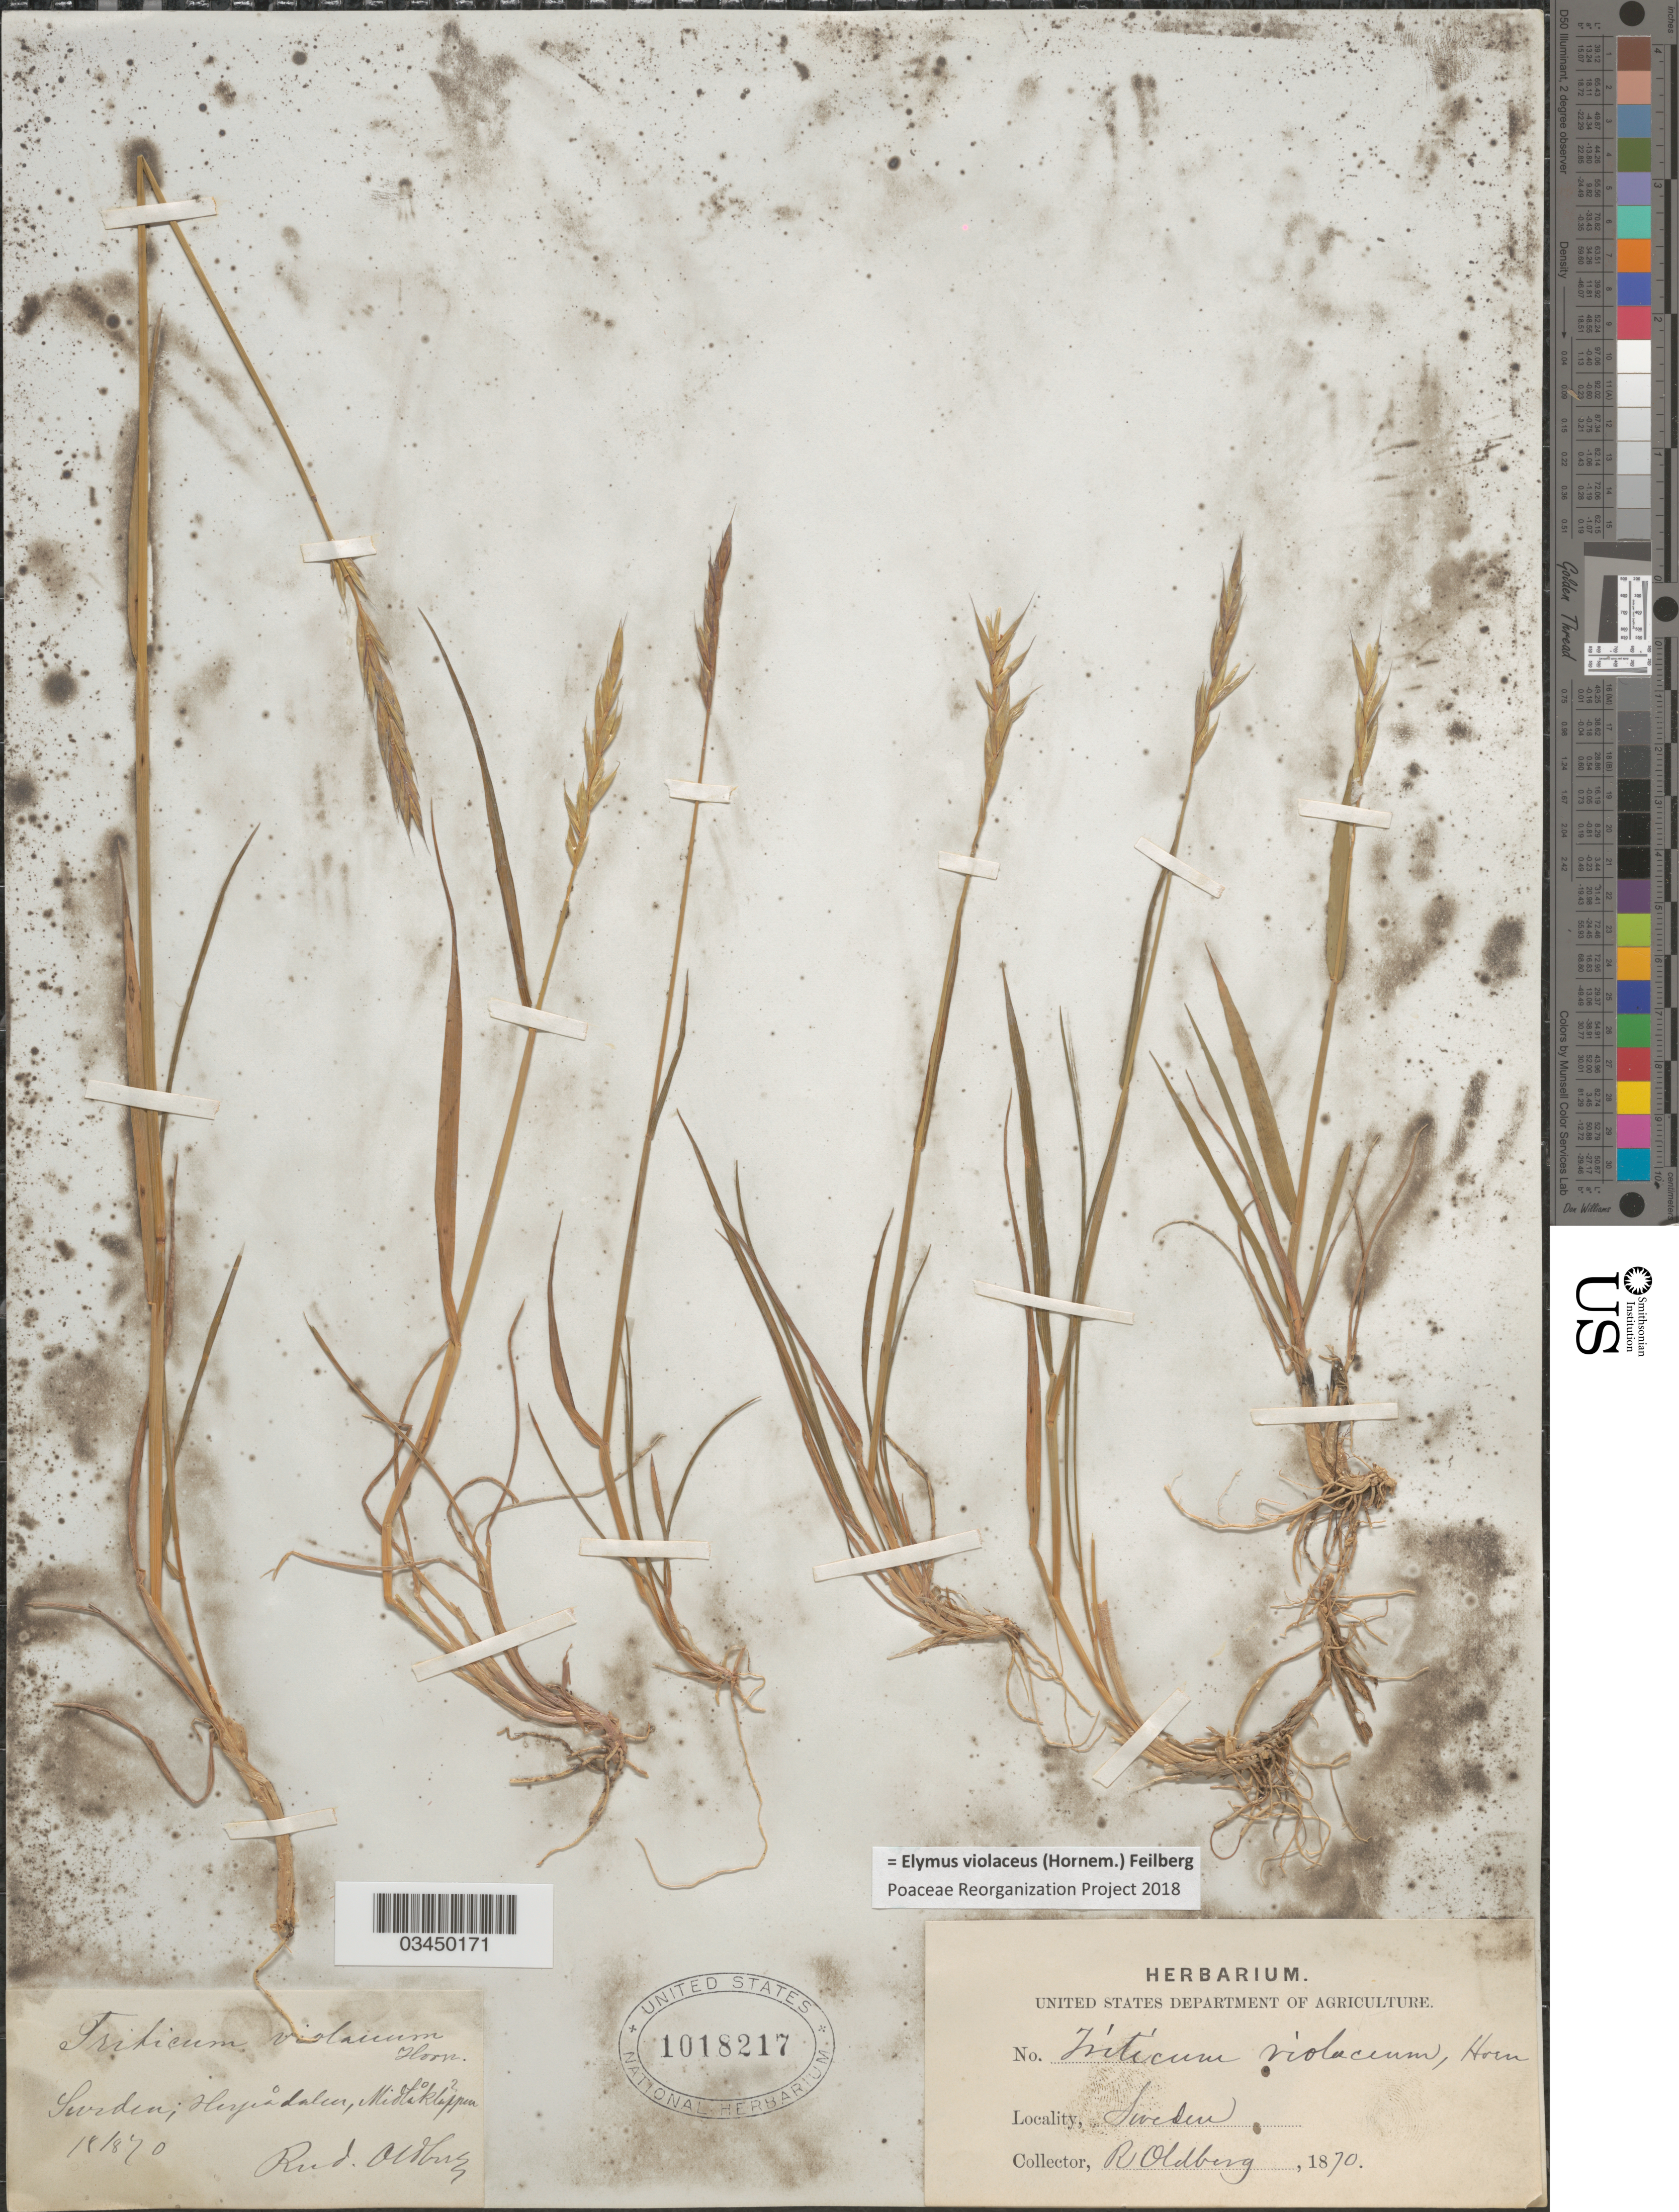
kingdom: Plantae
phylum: Tracheophyta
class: Liliopsida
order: Poales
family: Poaceae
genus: Elymus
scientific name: Elymus violaceus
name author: (Hornem.) Feilberg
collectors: R. Oldberg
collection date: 1870-08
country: Sweden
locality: Heyeådalen, Midlåkläppen.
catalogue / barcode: US 1018217